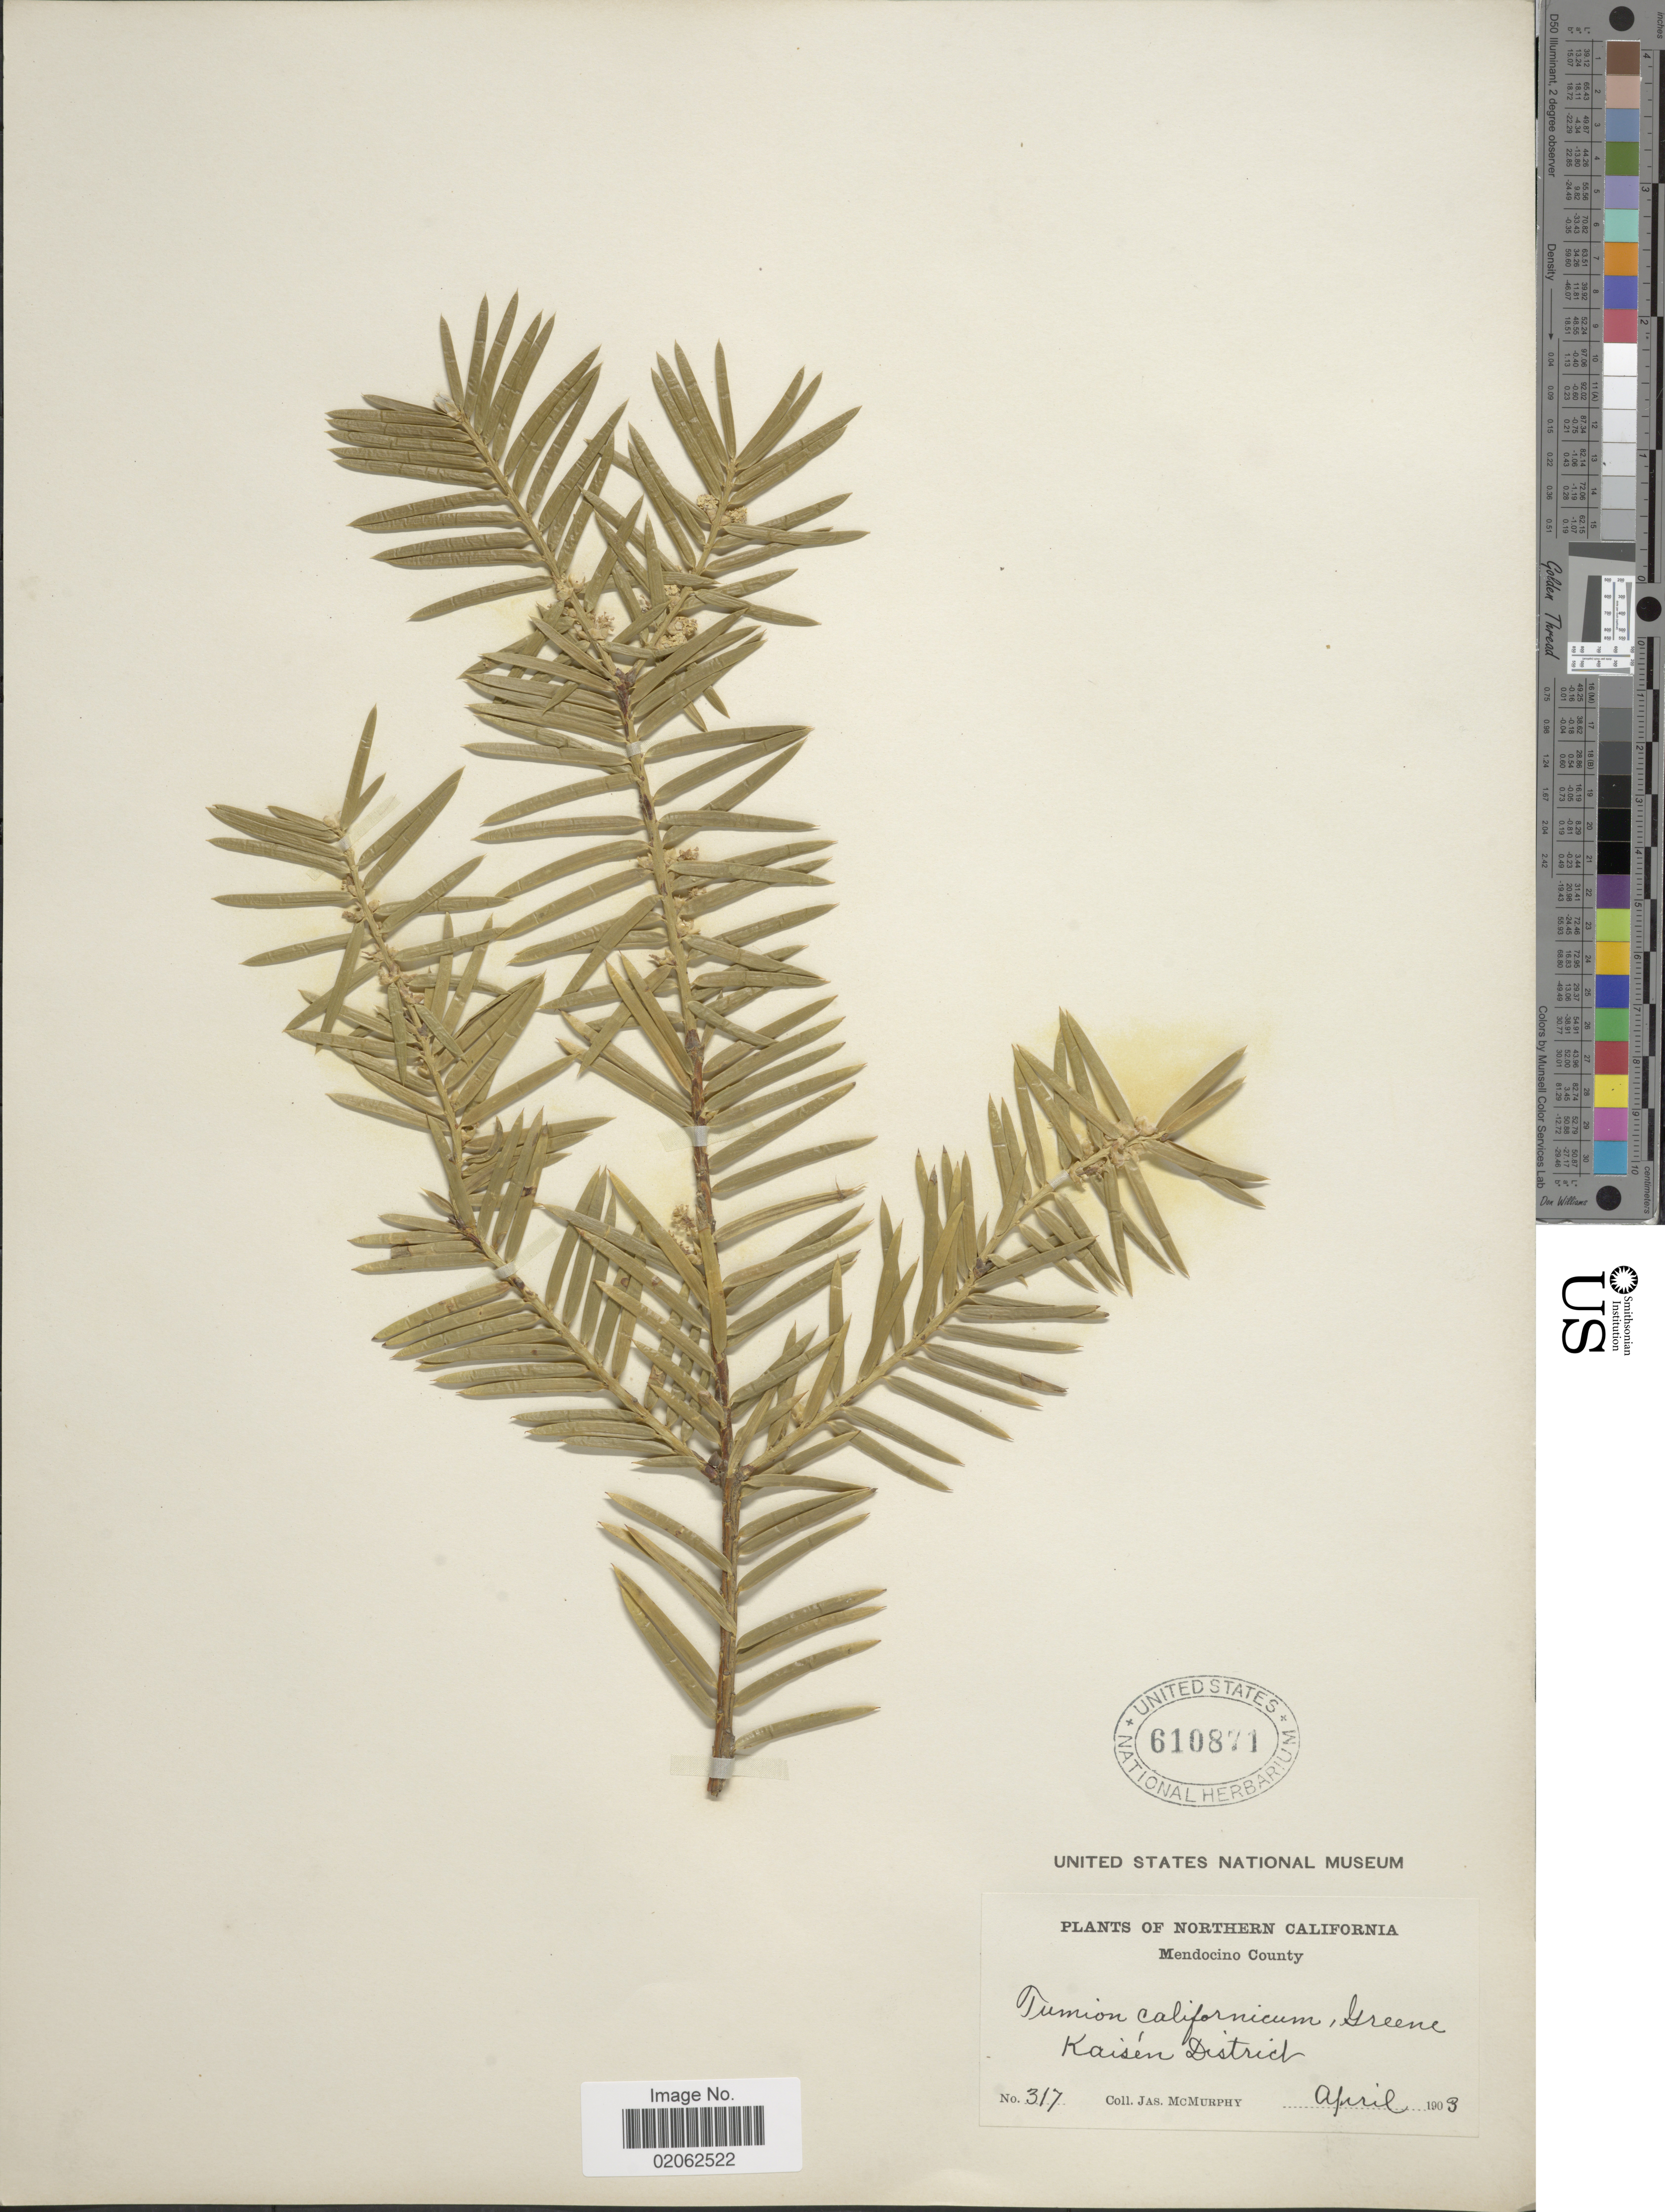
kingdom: Plantae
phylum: Tracheophyta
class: Pinopsida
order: Pinales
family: Taxaceae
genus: Torreya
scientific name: Torreya californica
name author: Torr.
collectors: J. McMurphy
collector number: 317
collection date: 1903-04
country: United States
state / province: California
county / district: Mendocino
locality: Northern California. Mendocino County. Kaisen District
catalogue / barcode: US 610871